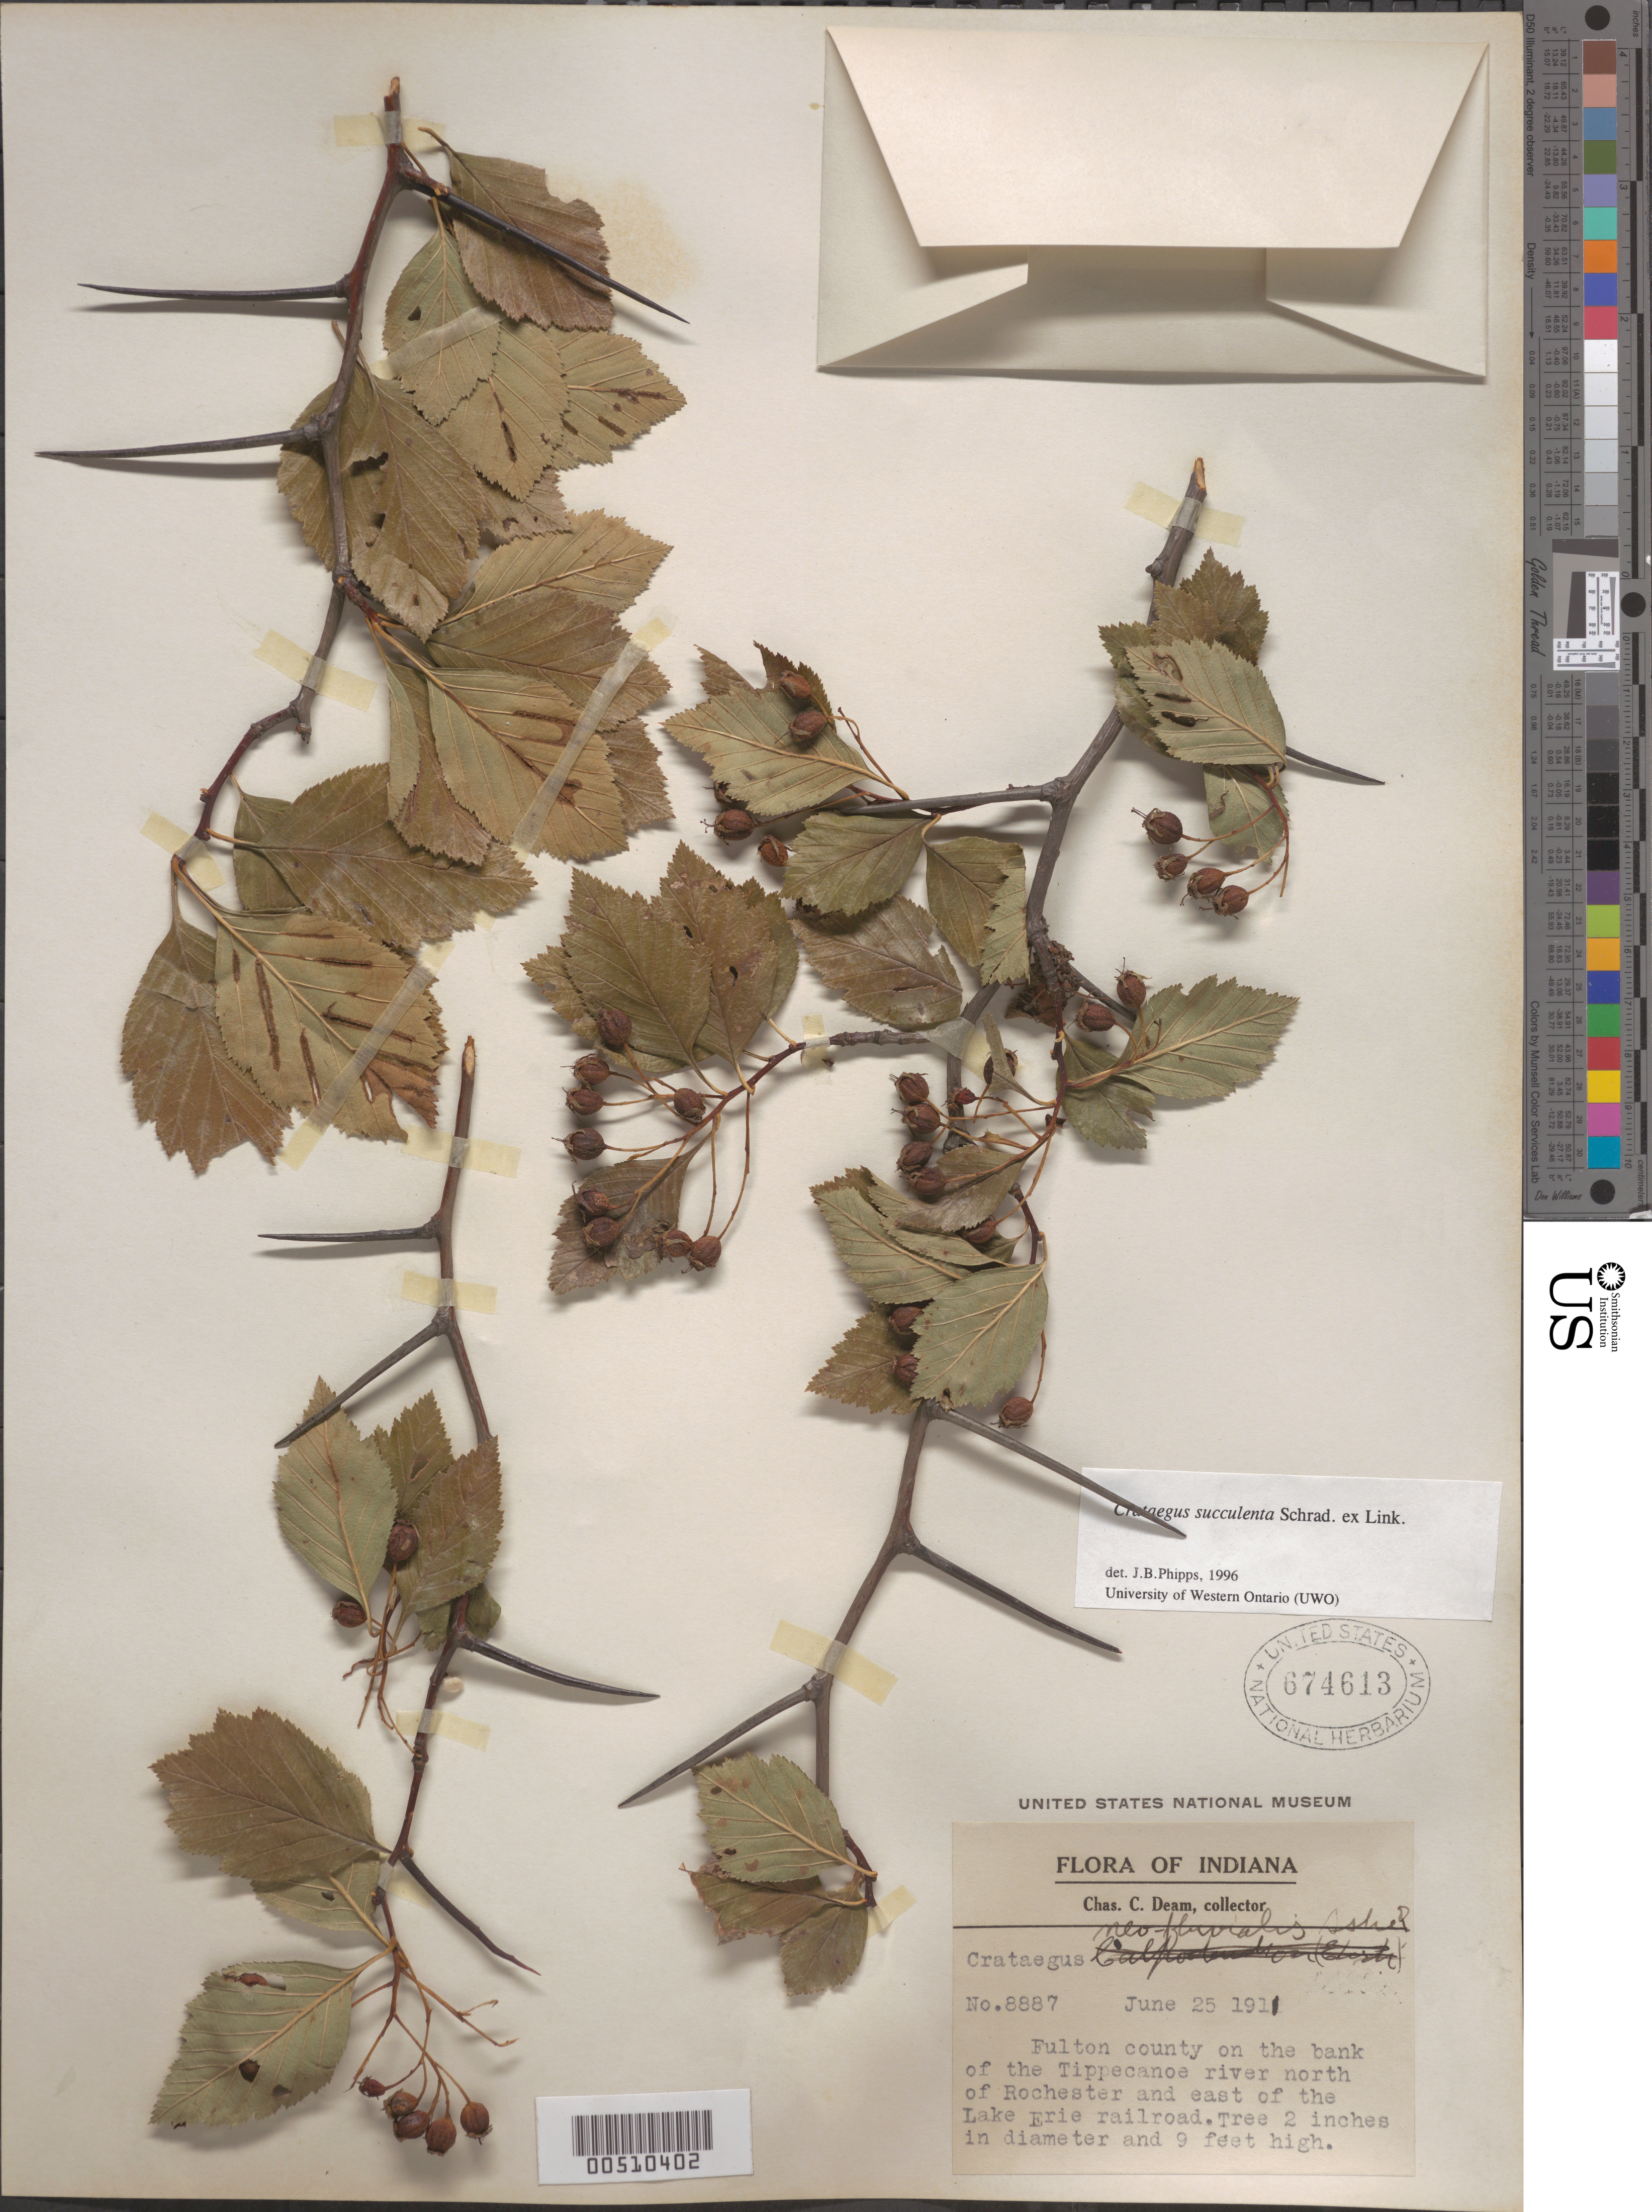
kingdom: Plantae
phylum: Tracheophyta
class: Magnoliopsida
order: Rosales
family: Rosaceae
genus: Crataegus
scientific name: Crataegus succulenta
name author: Schrad. ex Link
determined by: Phipps, James B., (UWO), University of Western Ontario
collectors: C. C. Deam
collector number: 8887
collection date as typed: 25 Jun 1911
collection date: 1911-06-25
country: United States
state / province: Indiana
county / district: Fulton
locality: On the bank of the Tippecanoe River N of Rochester and E of the Lake Erie railroad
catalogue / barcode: US 674613